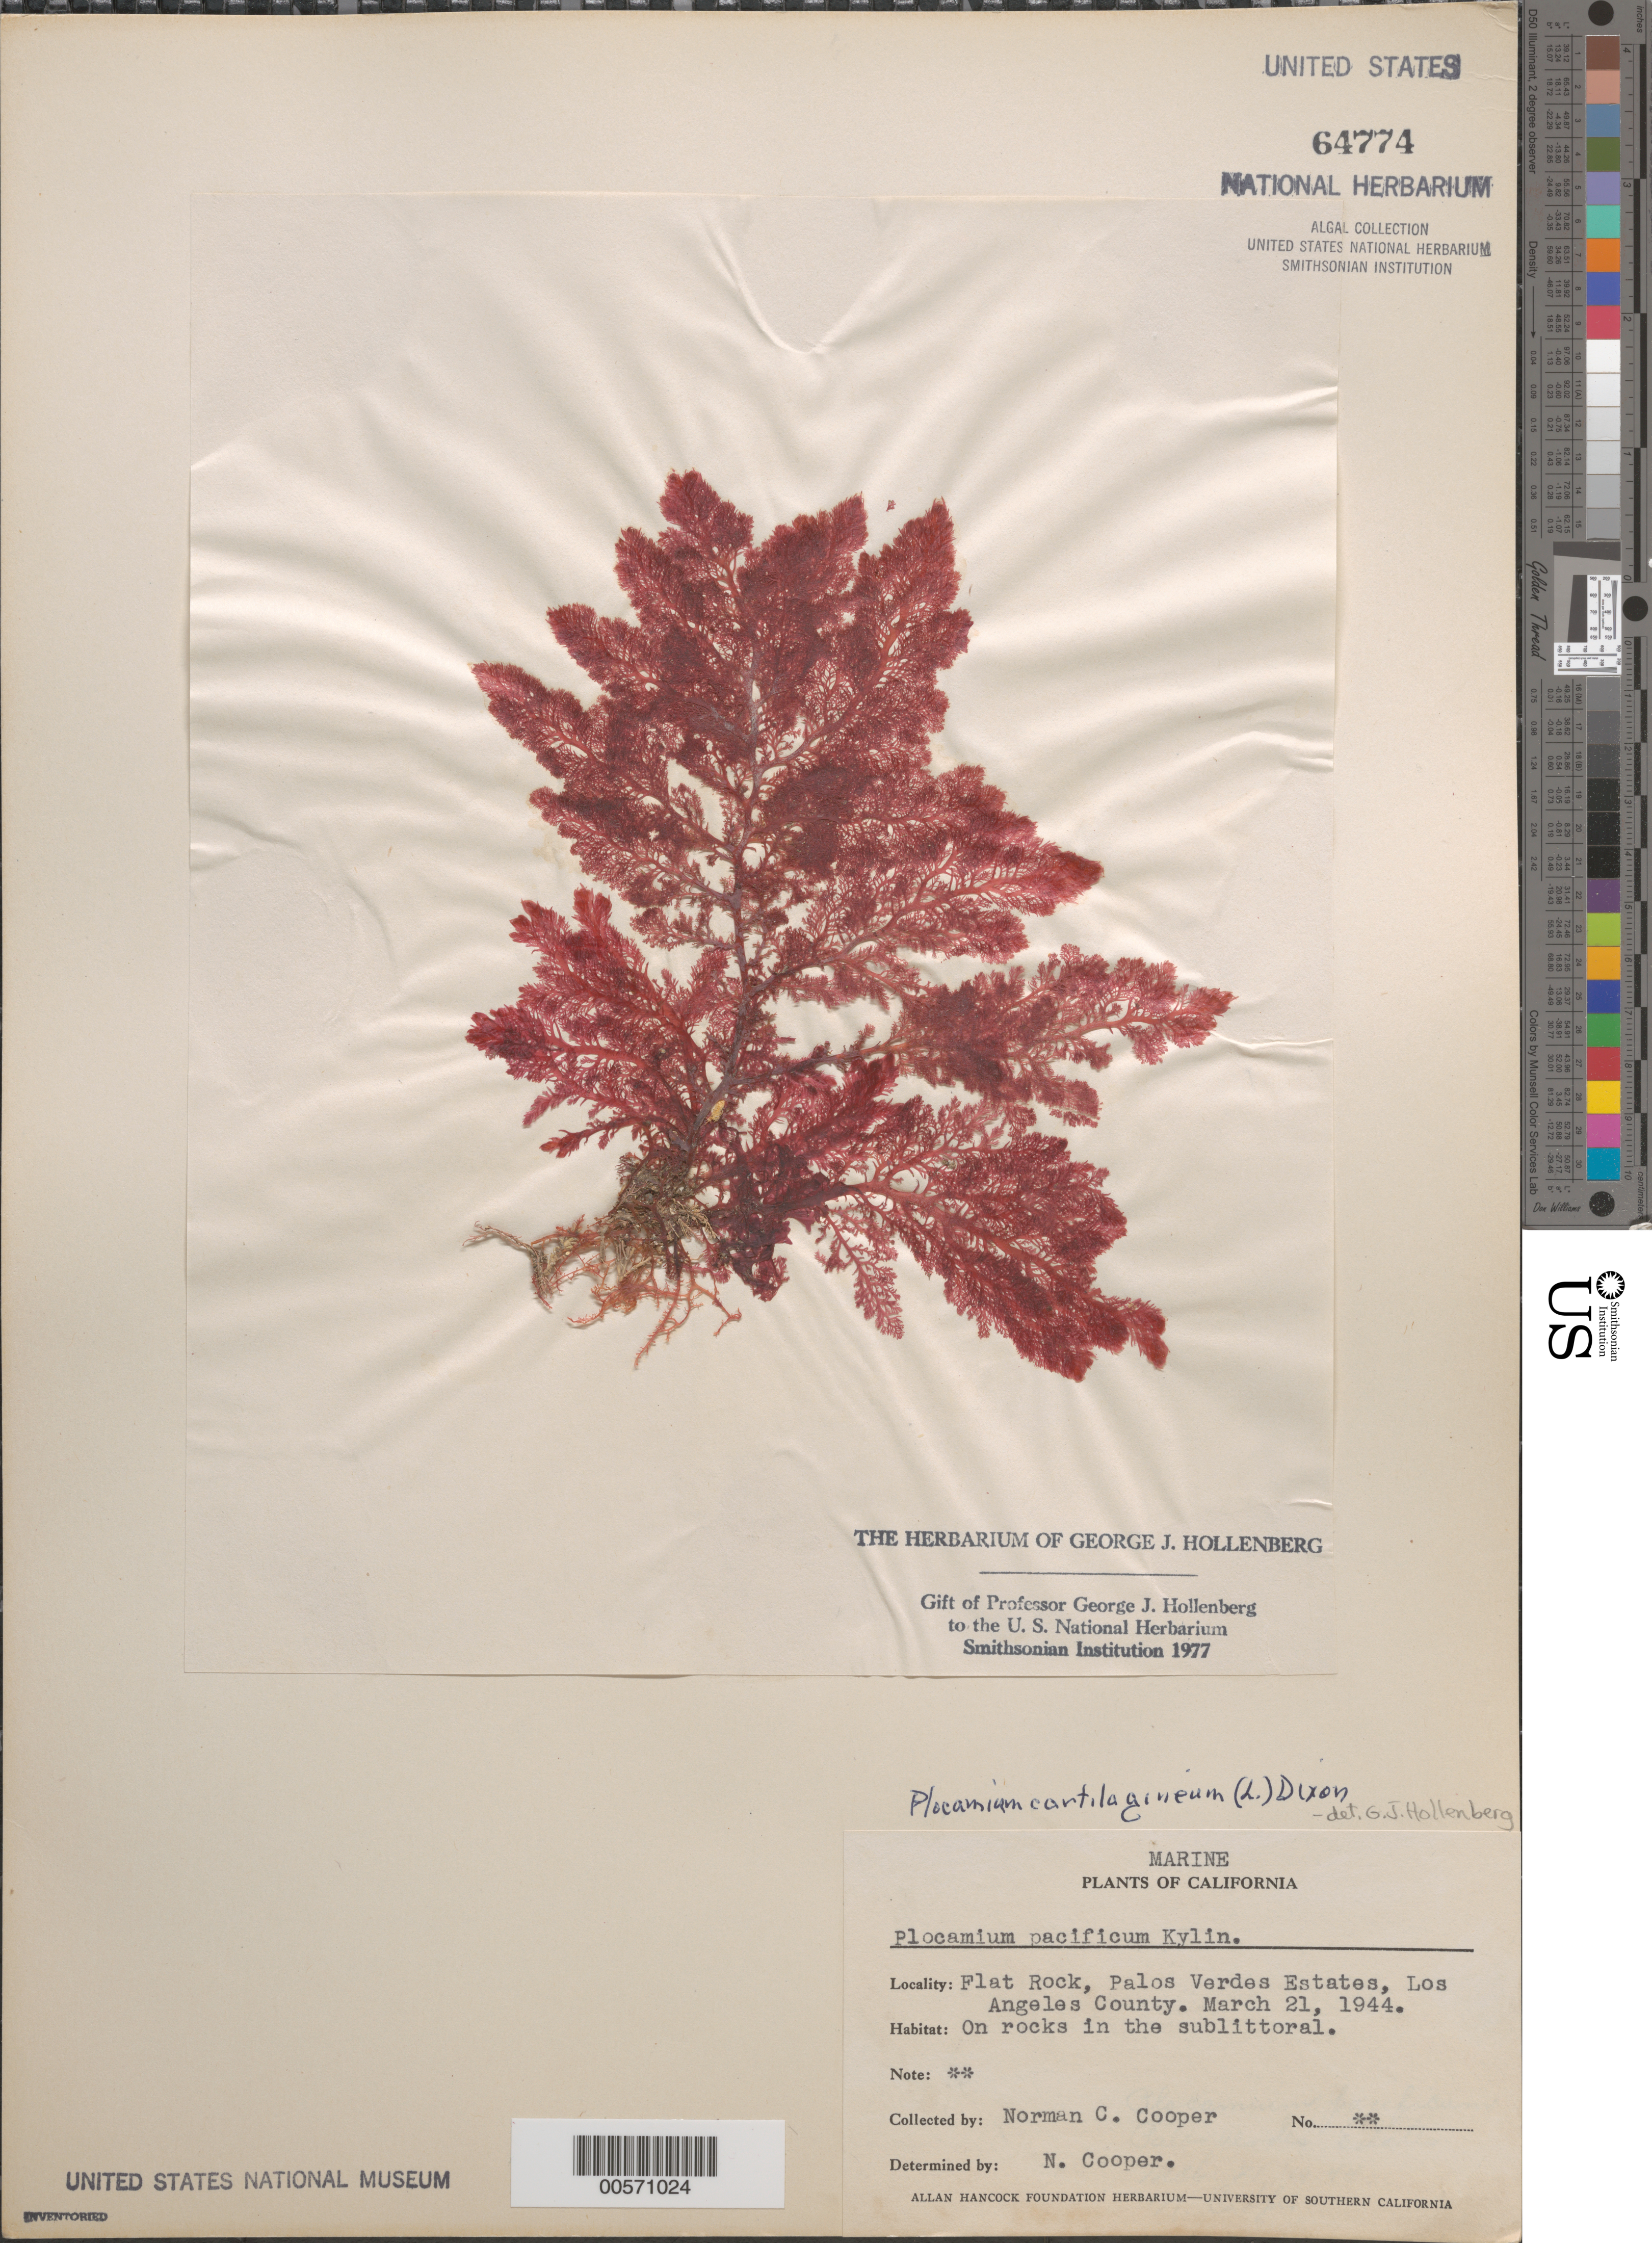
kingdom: Plantae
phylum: Rhodophyta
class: Florideophyceae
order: Plocamiales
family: Plocamiaceae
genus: Plocamium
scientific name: Plocamium cartilagineum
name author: (L.) P.S. Dixon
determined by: Hollenberg, George J.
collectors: N. Cooper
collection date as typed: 21 Mar 1944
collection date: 1944-03-21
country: United States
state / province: California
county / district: Los Angeles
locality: Flat Rock, Palos Verdes Estates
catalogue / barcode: US 64774